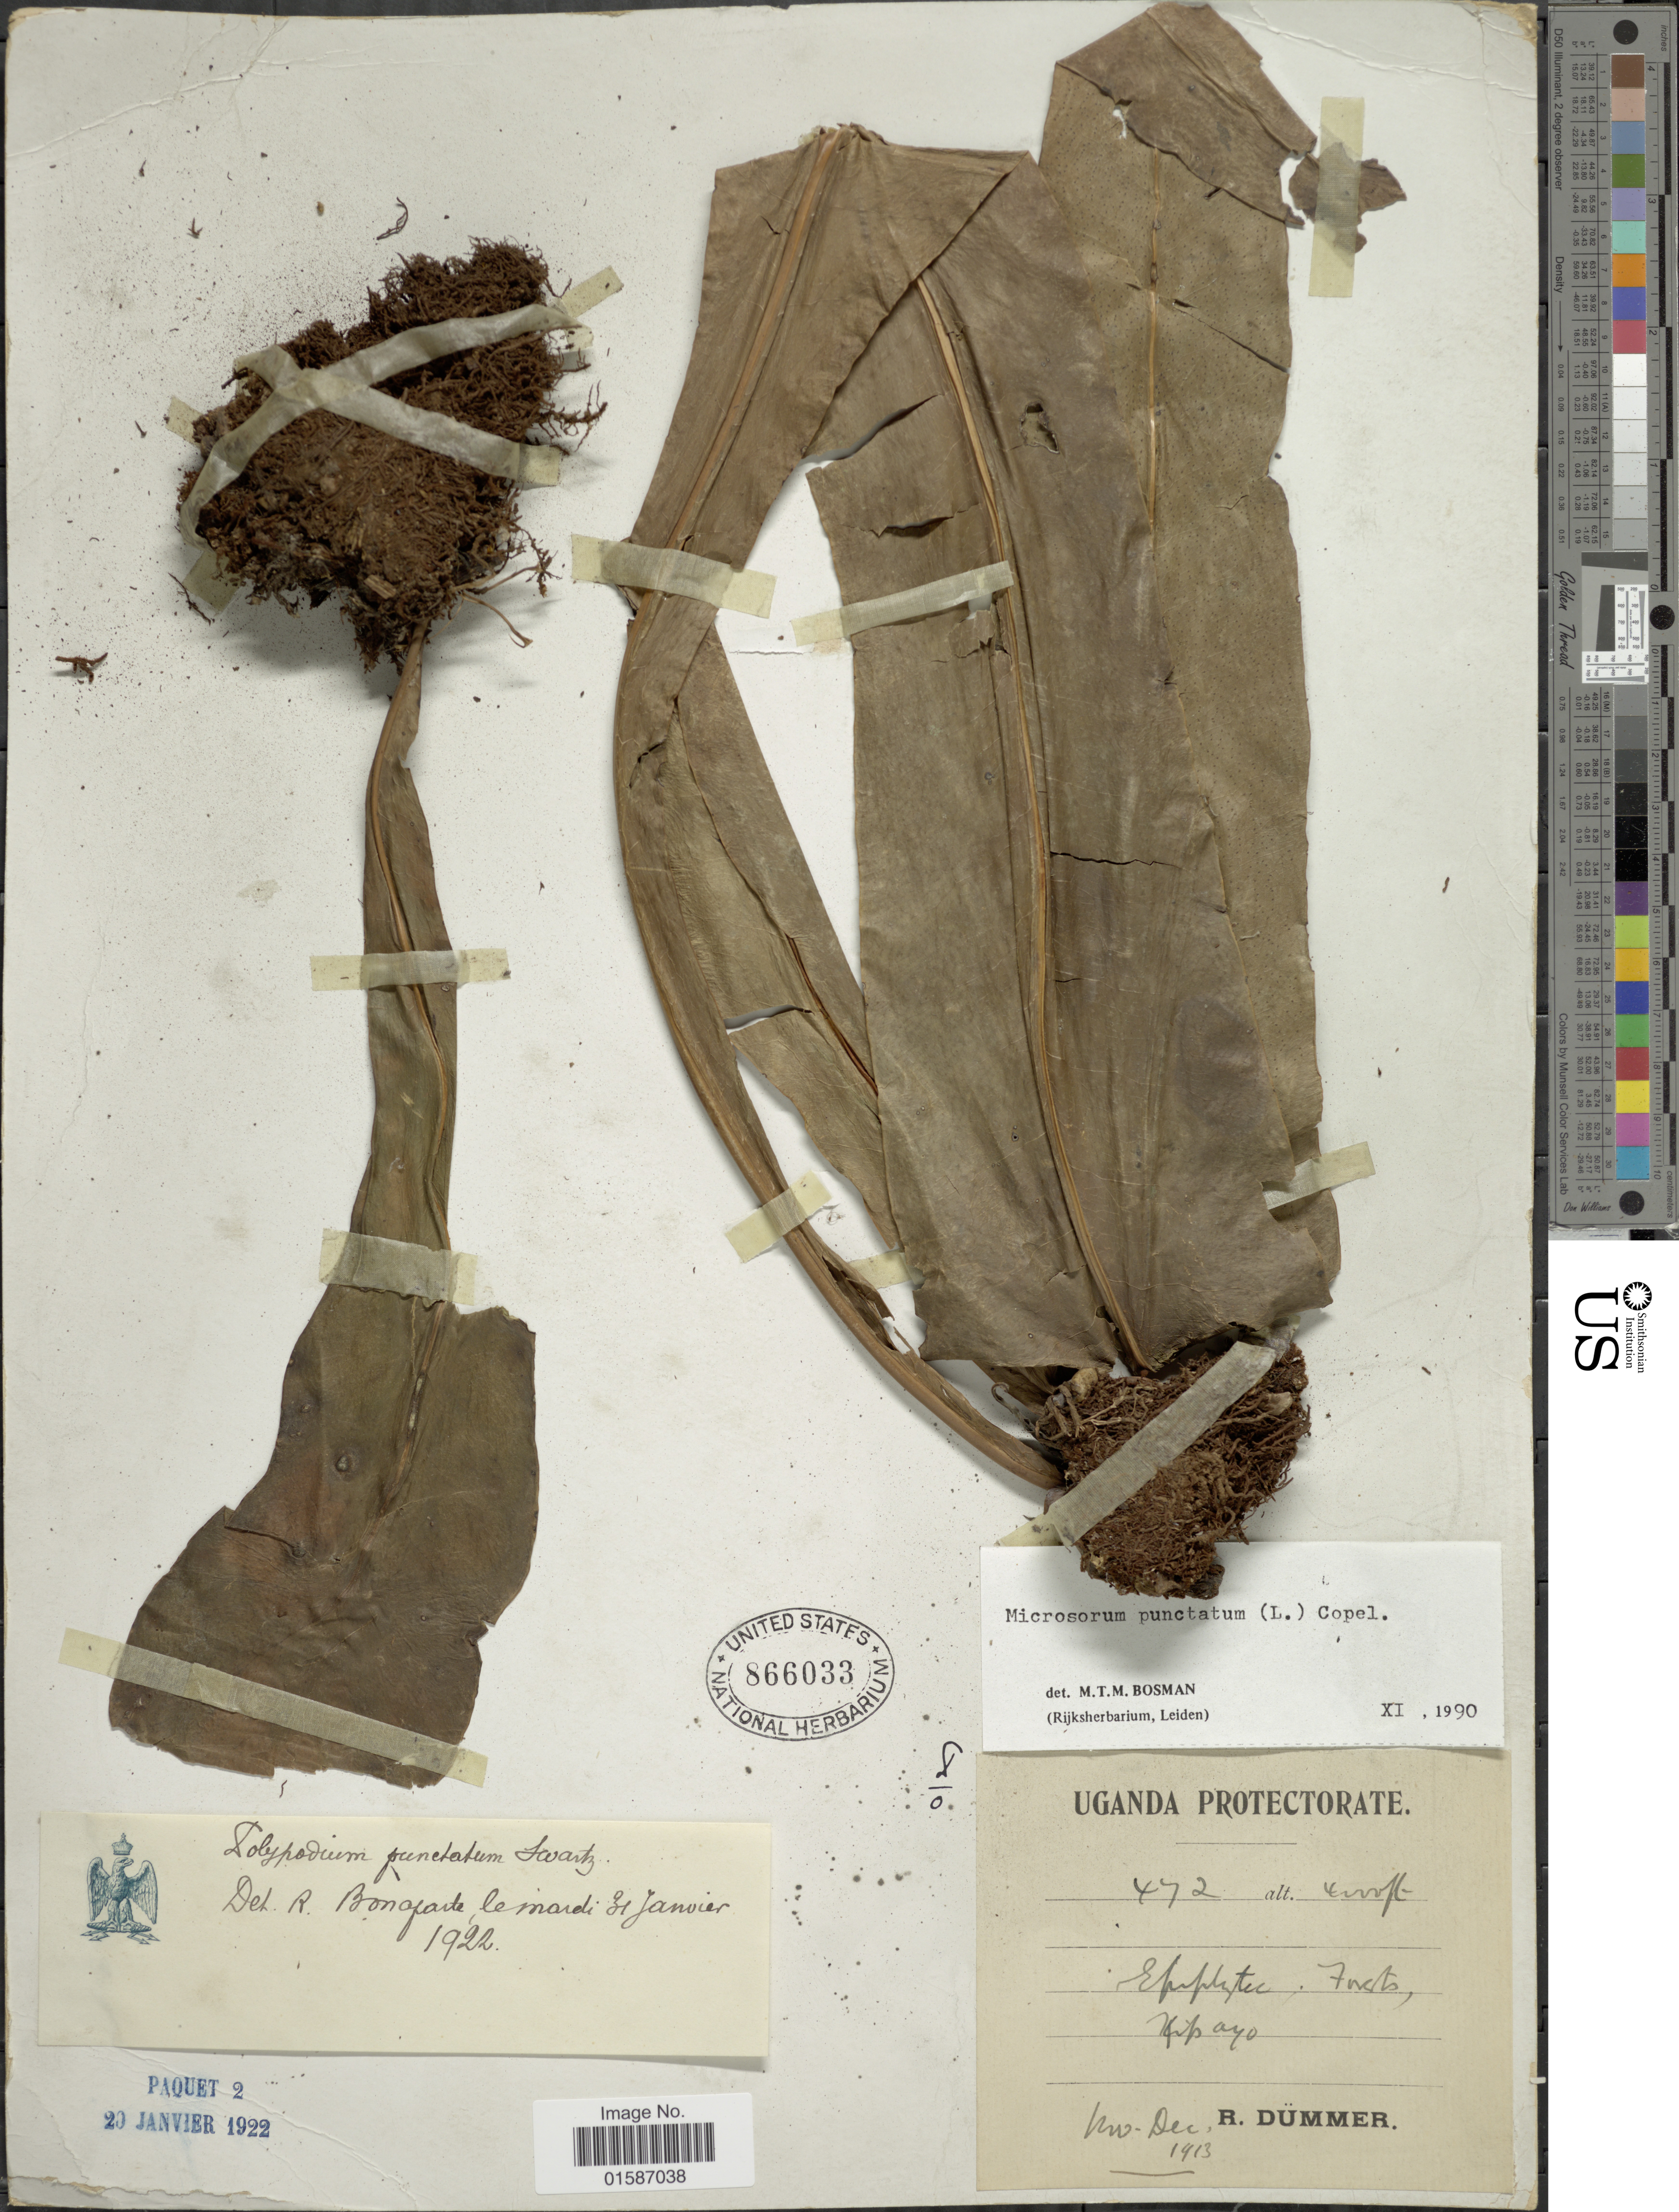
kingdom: Plantae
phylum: Tracheophyta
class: Polypodiopsida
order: Polypodiales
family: Polypodiaceae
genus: Microsorum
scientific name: Microsorum punctatum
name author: (L.) Copel.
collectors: R. Drummer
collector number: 472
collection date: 1913-11/1913-12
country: Uganda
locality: Forest Kipayo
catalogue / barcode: US 866033